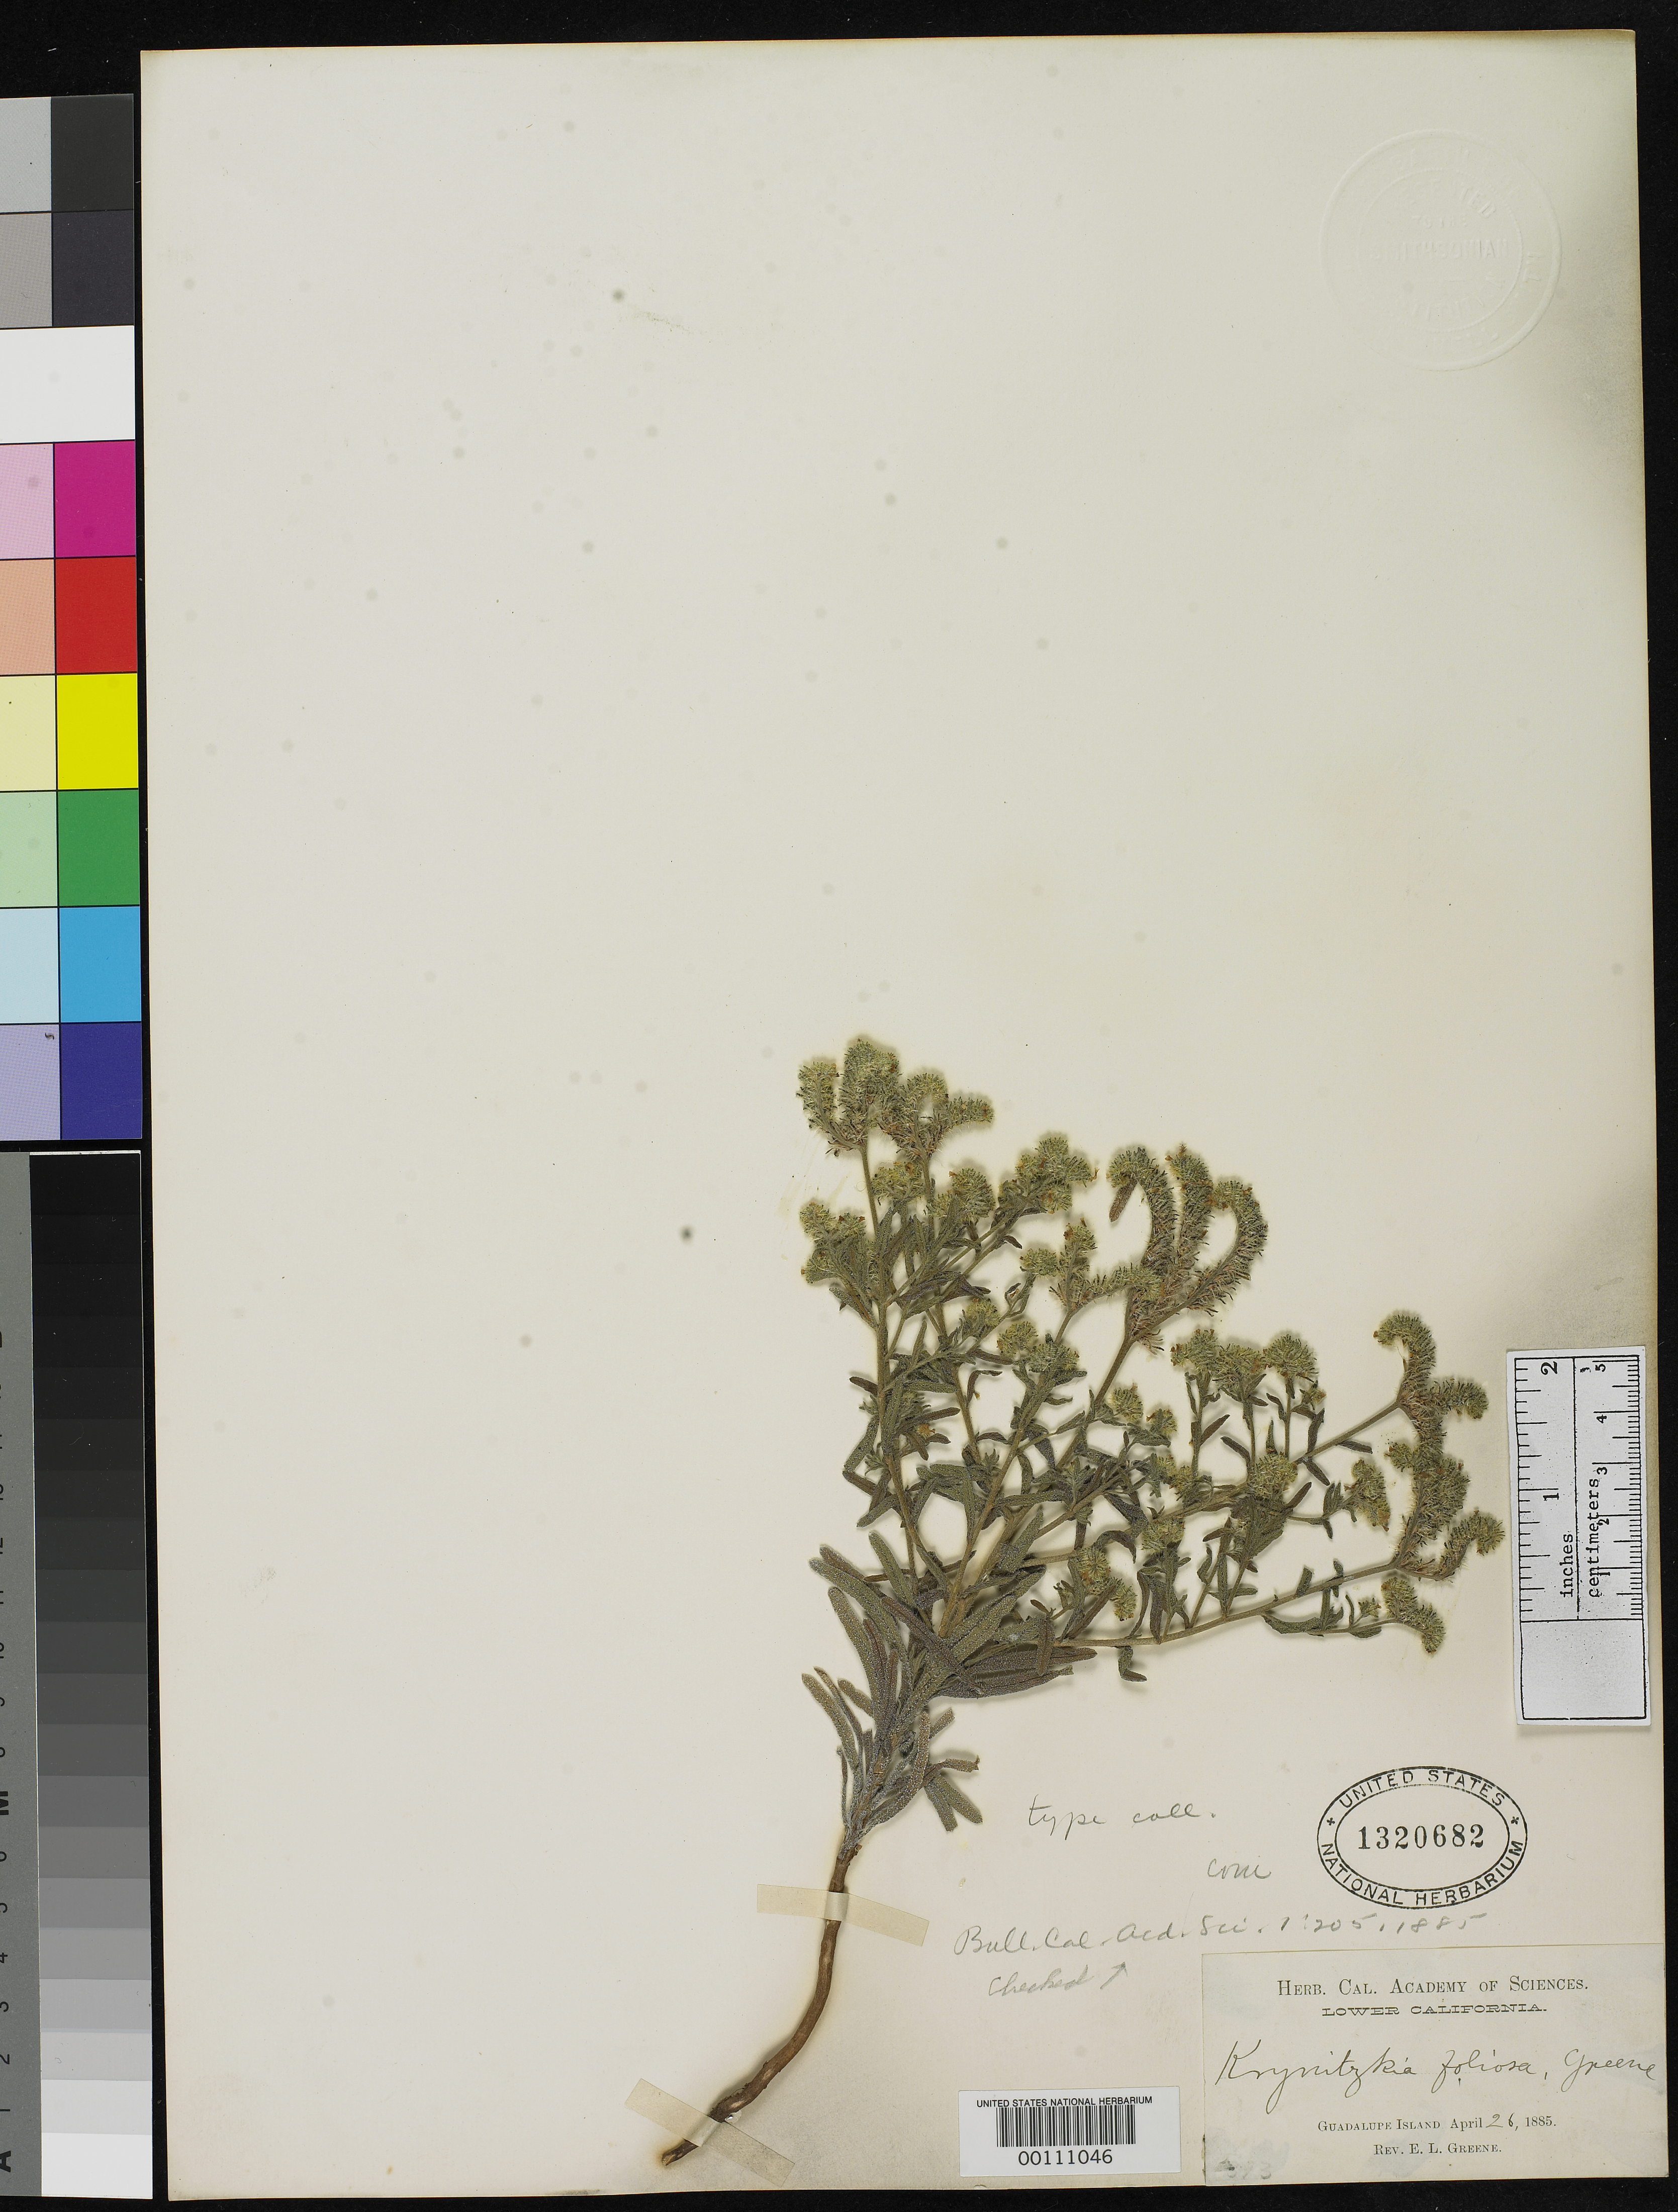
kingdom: Plantae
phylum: Tracheophyta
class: Magnoliopsida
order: Boraginales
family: Boraginaceae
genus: Krynitzkia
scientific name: Krynitzkia foliosa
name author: Greene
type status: Type Collection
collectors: E. L. Greene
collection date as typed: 26 Apr 1885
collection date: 1885-04-26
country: Mexico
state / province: Baja California Norte / Baja California Sur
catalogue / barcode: US 1320682